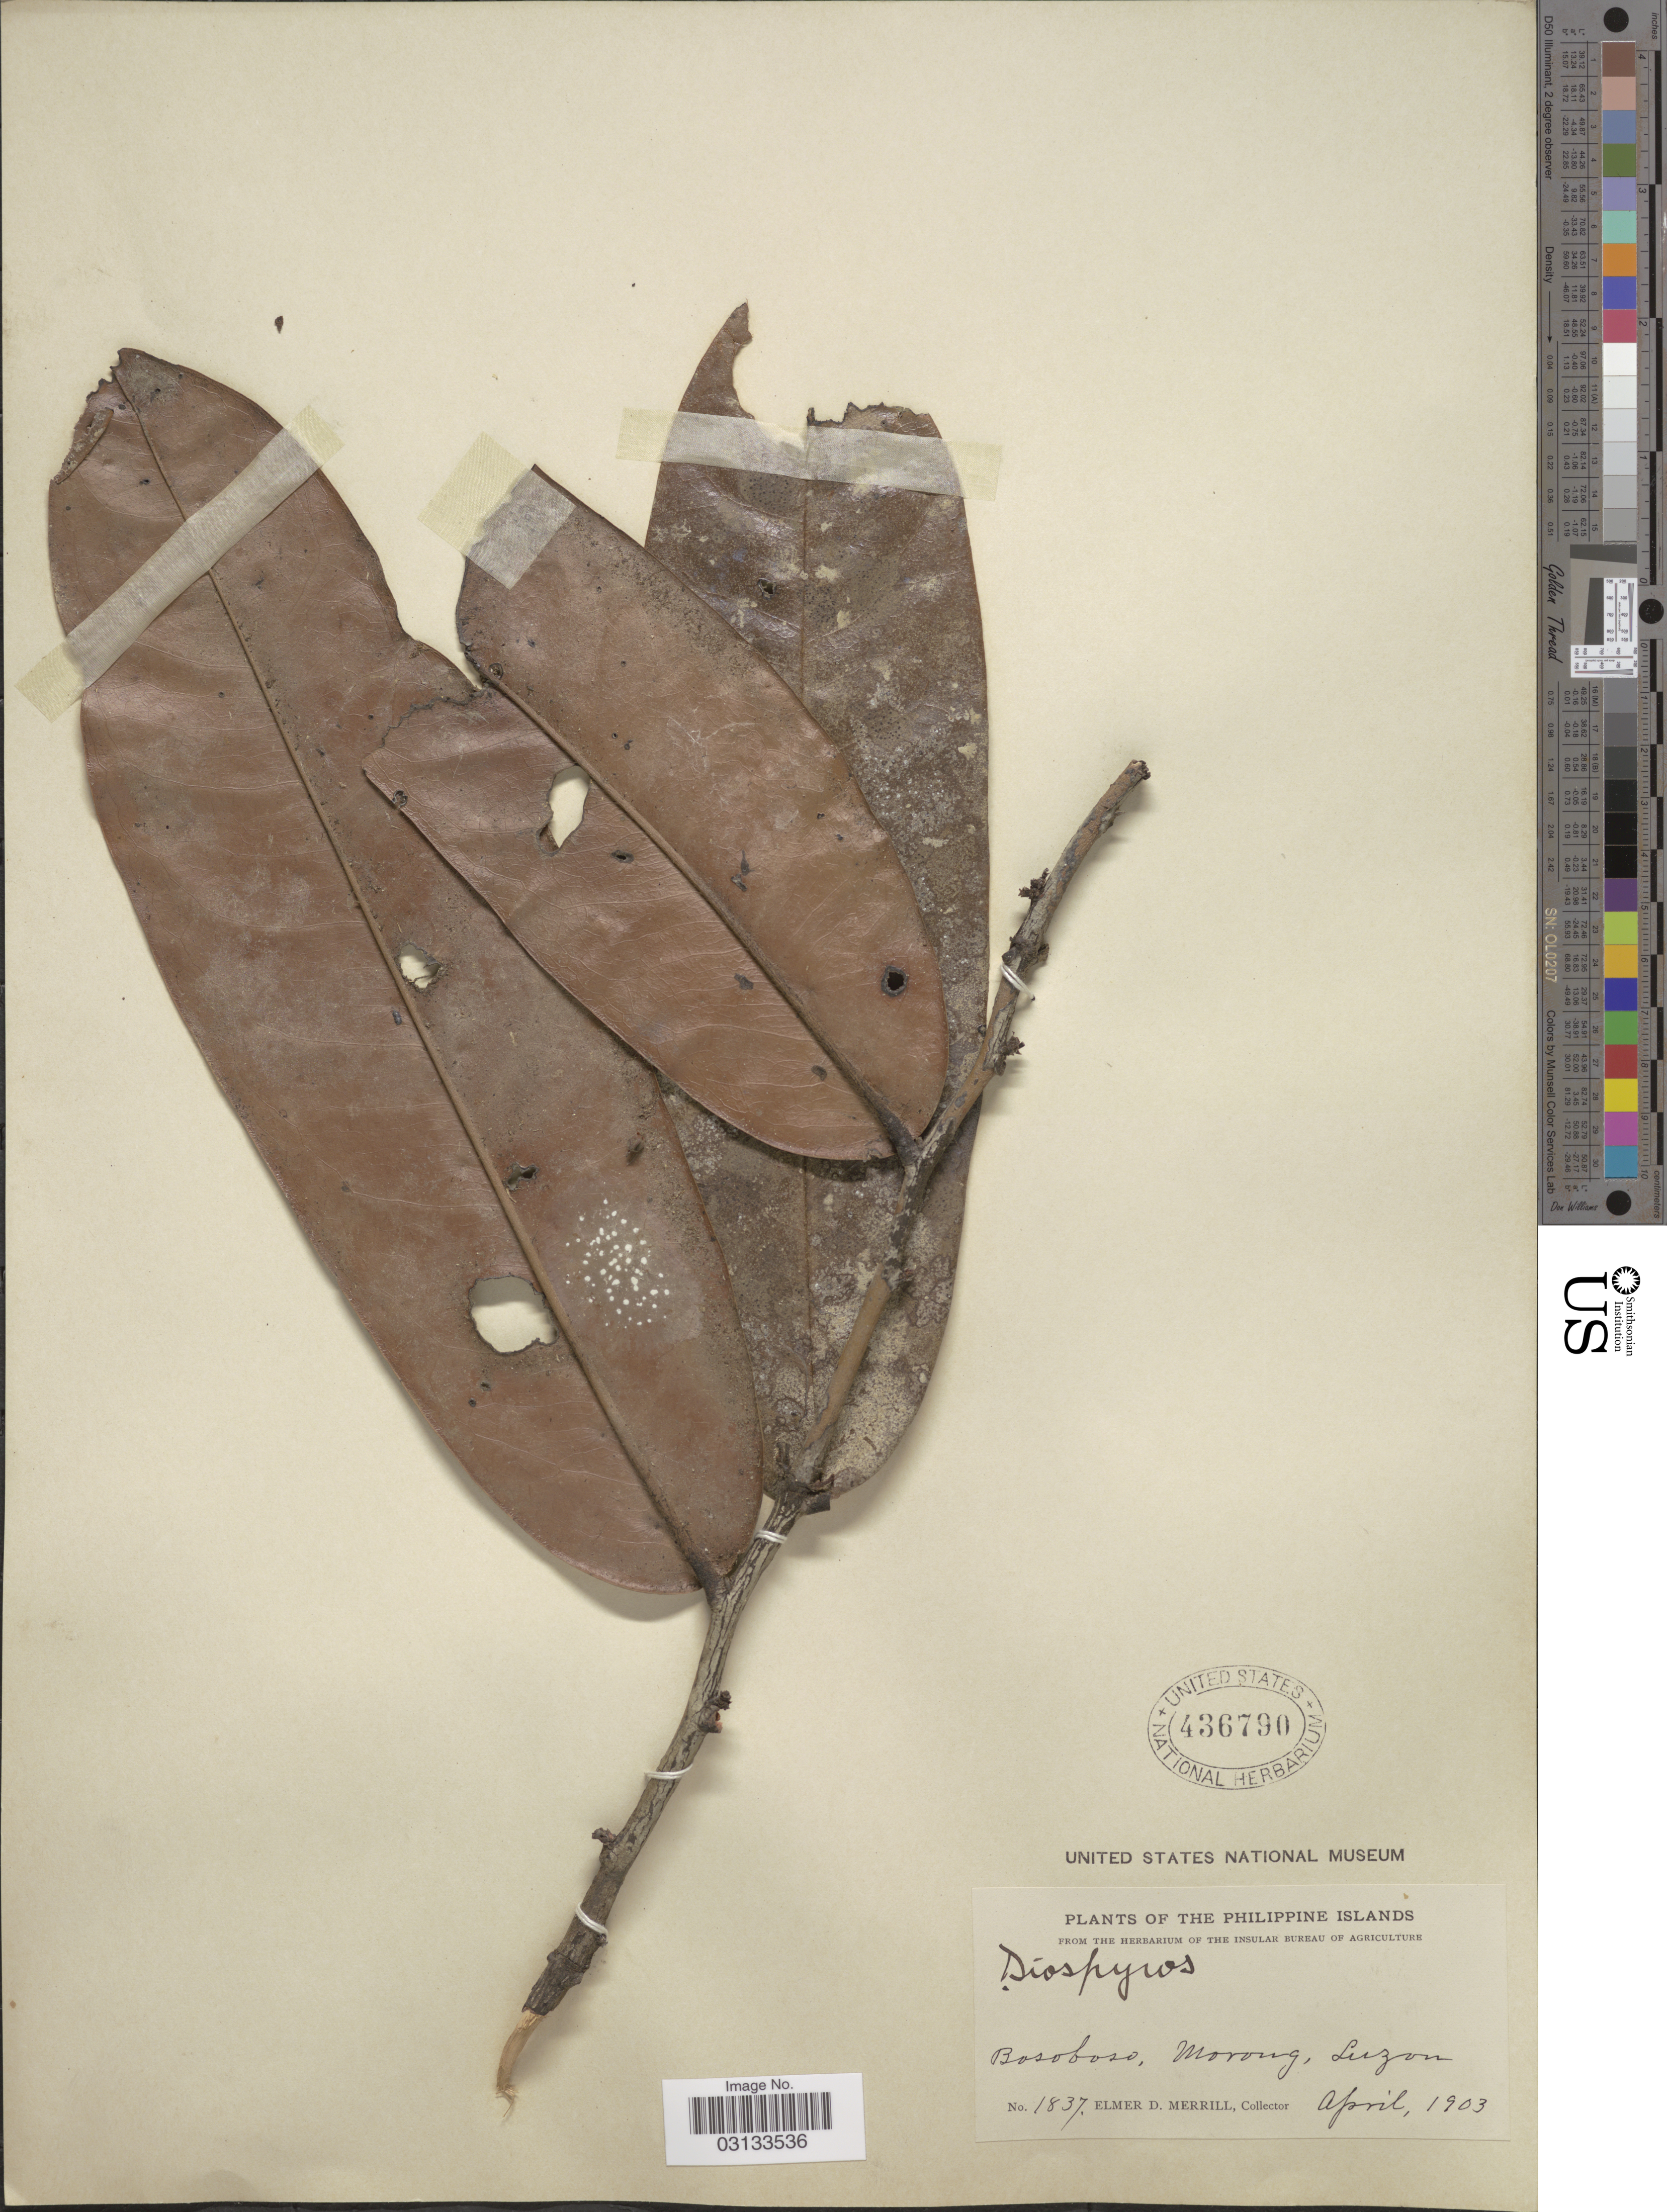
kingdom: Plantae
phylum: Tracheophyta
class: Magnoliopsida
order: Ericales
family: Ebenaceae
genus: Diospyros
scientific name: Diospyros copelandii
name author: Merr.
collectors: E. D. Merrill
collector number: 1837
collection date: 1903-04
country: Philippines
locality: Bosoboso, Morong, Luzon.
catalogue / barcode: US 436790